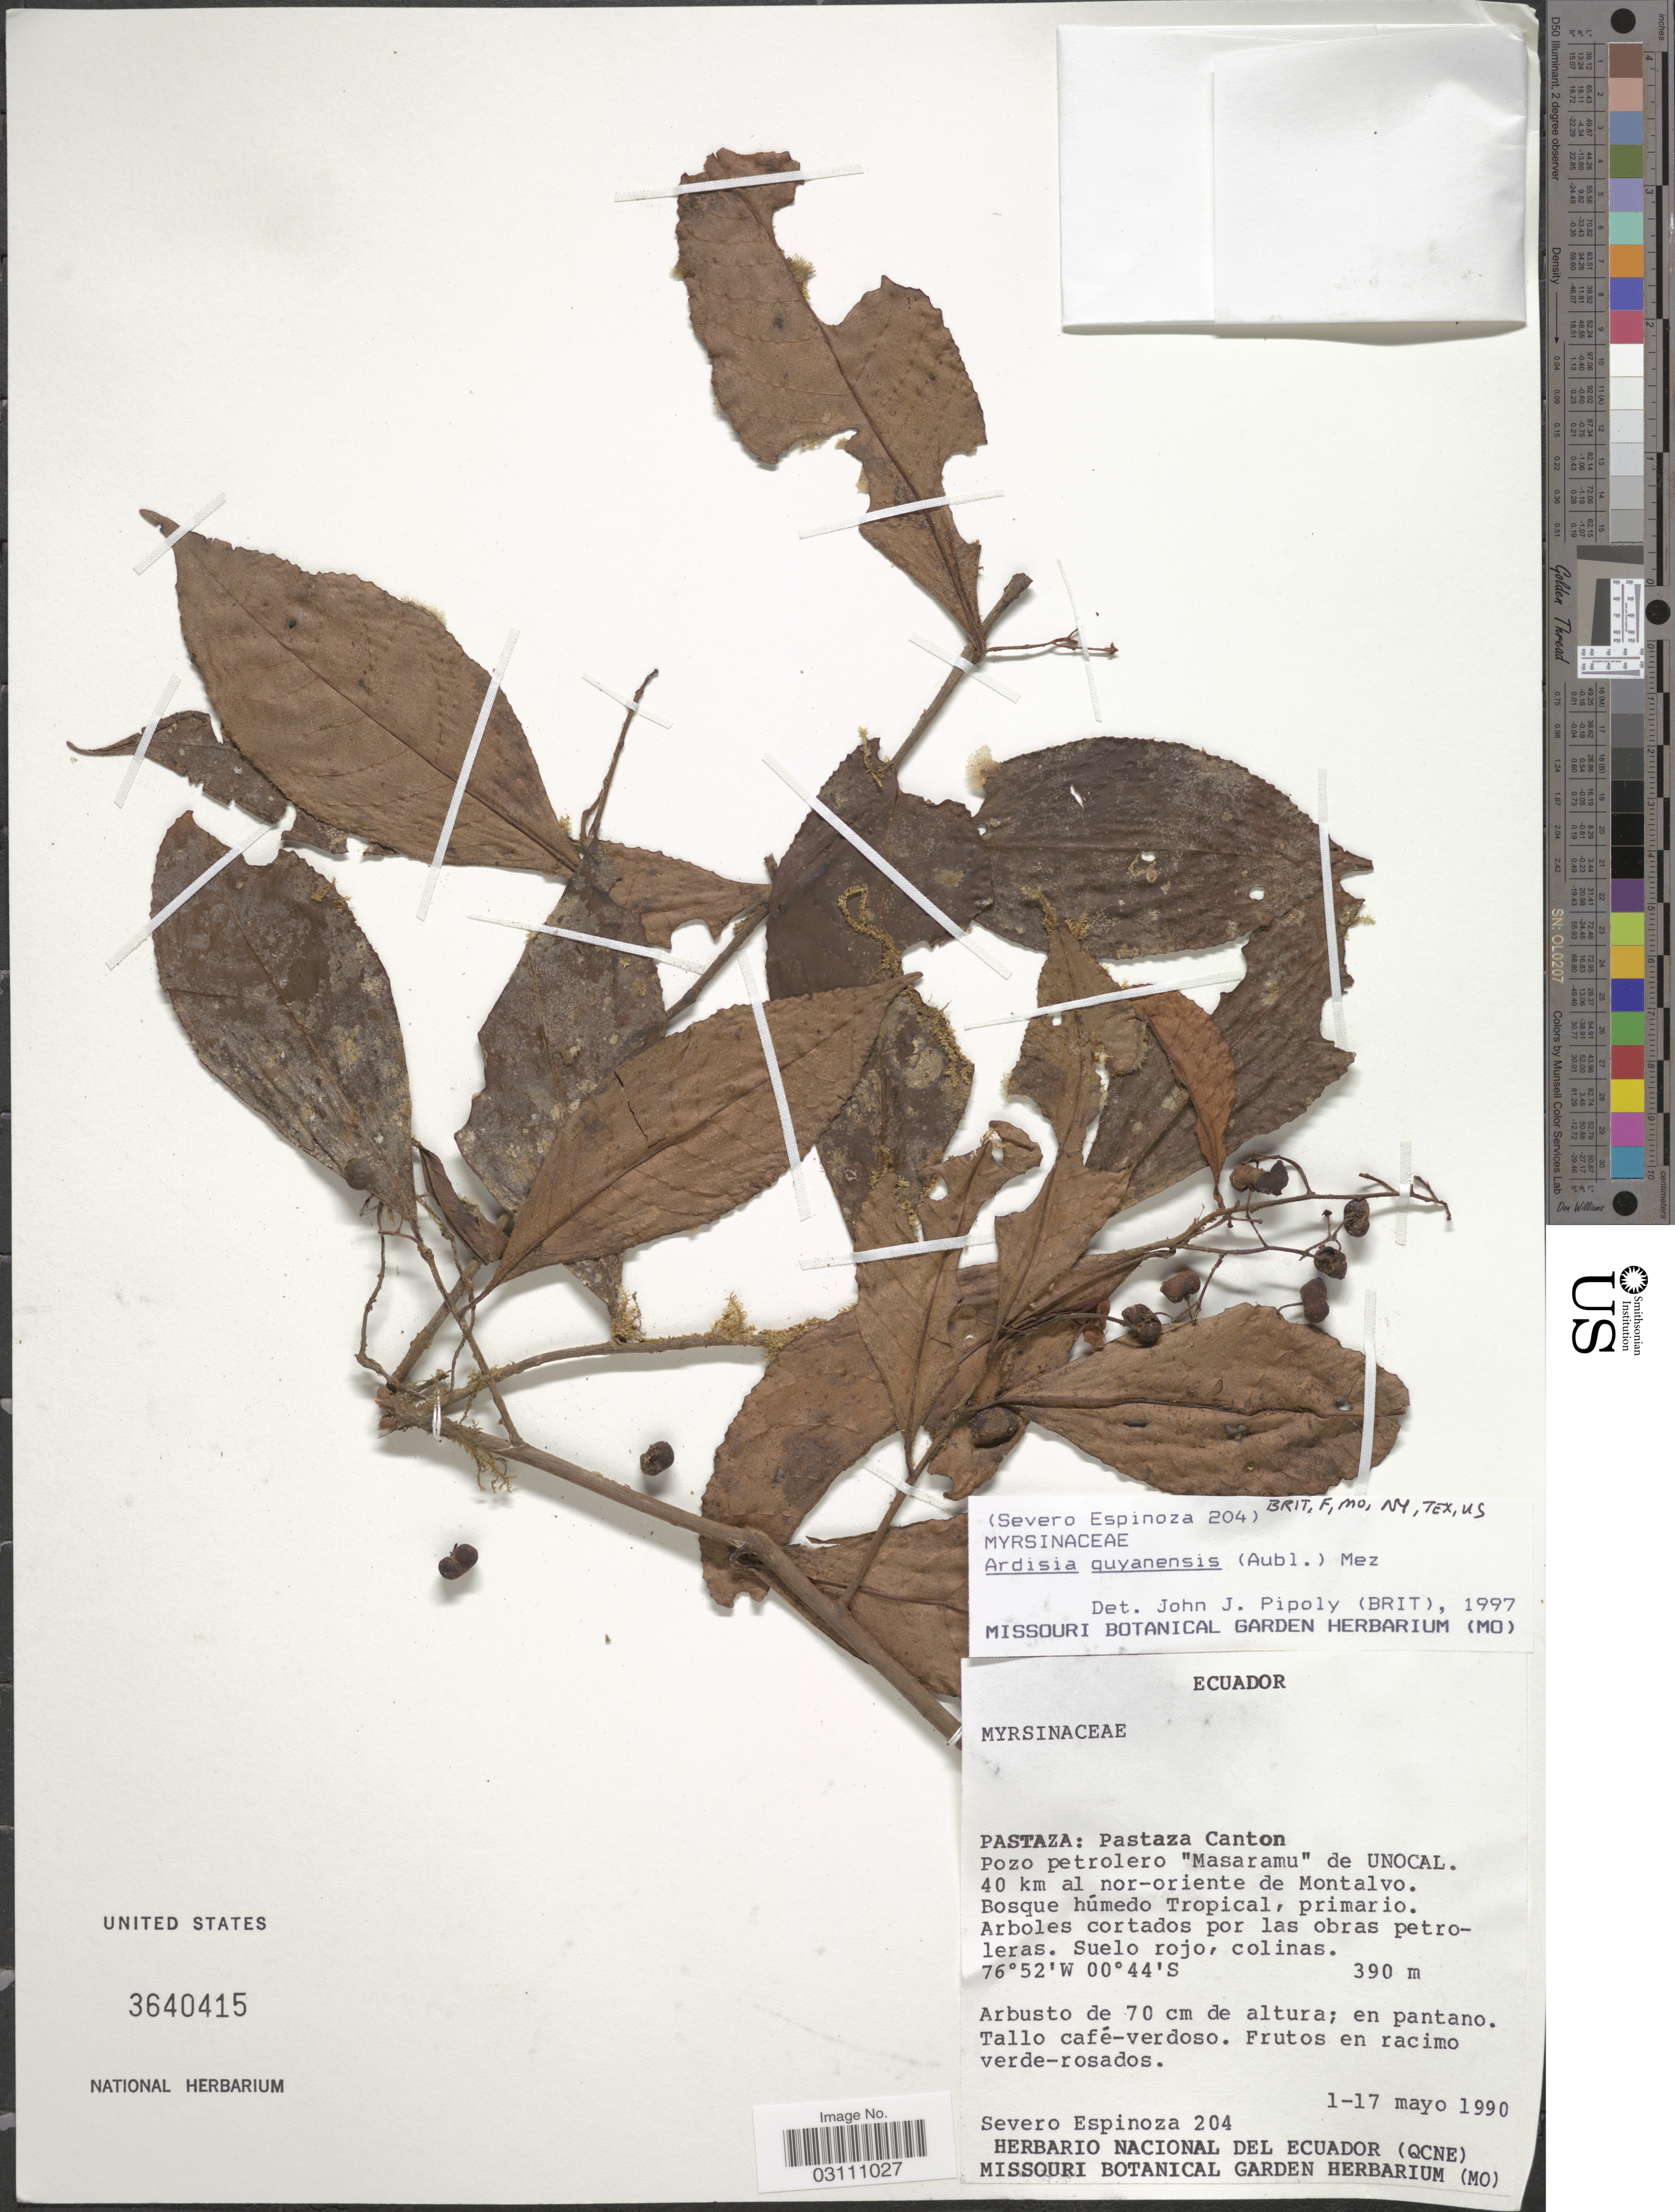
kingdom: Plantae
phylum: Tracheophyta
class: Magnoliopsida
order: Ericales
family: Primulaceae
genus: Ardisia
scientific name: Ardisia guianensis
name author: (Aubl.) Mez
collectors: S. Espinoza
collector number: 204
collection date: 1990-05-01/1990-05-17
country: Ecuador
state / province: Pastaza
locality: Pastaza Canton. Pozo Petrolero "Masaramu" de Unocal. 40 km al nor-oriente de Montalvo.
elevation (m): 390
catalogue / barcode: US 3640415